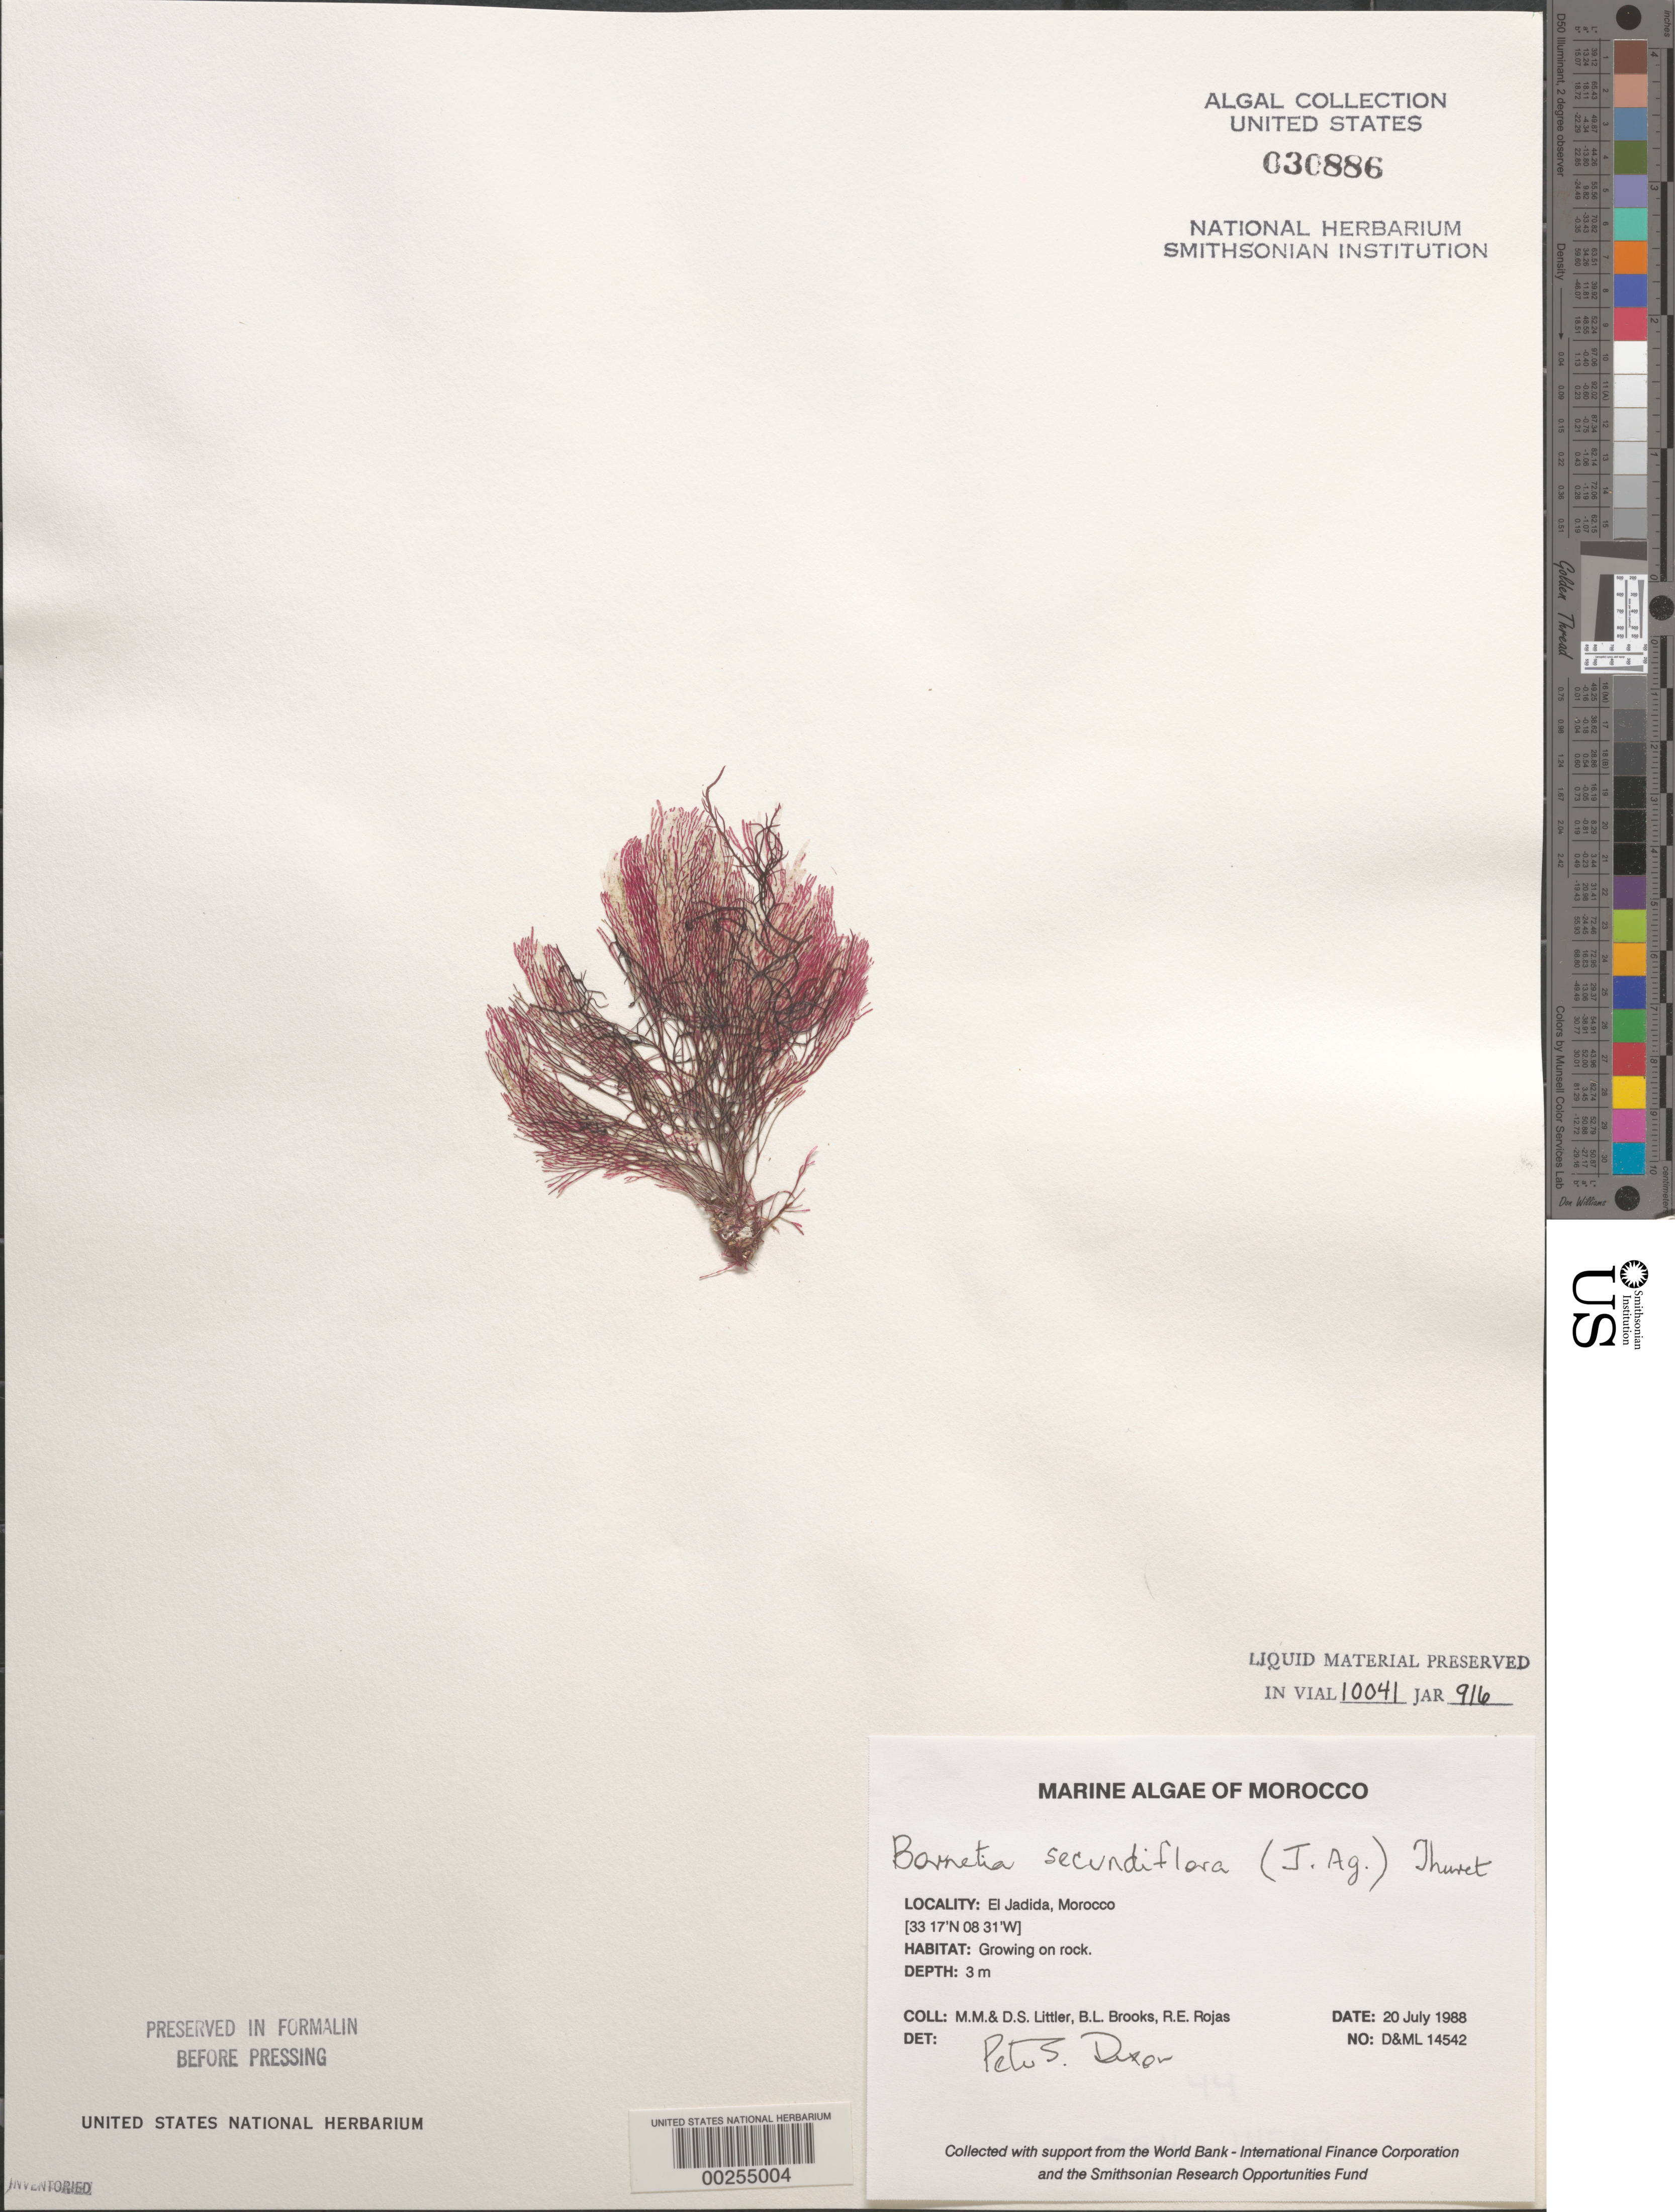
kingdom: Plantae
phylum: Rhodophyta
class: Florideophyceae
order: Ceramiales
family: Ceramiaceae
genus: Bornetia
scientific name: Bornetia secundiflora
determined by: Dixon, P. S.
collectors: M. M. Littler, D. S. Littler, B. Brooks & R. Rojas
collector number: D&ML 14542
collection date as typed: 20 Jul 1988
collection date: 1988-07-20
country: Morocco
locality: El Jadida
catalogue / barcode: US 30886